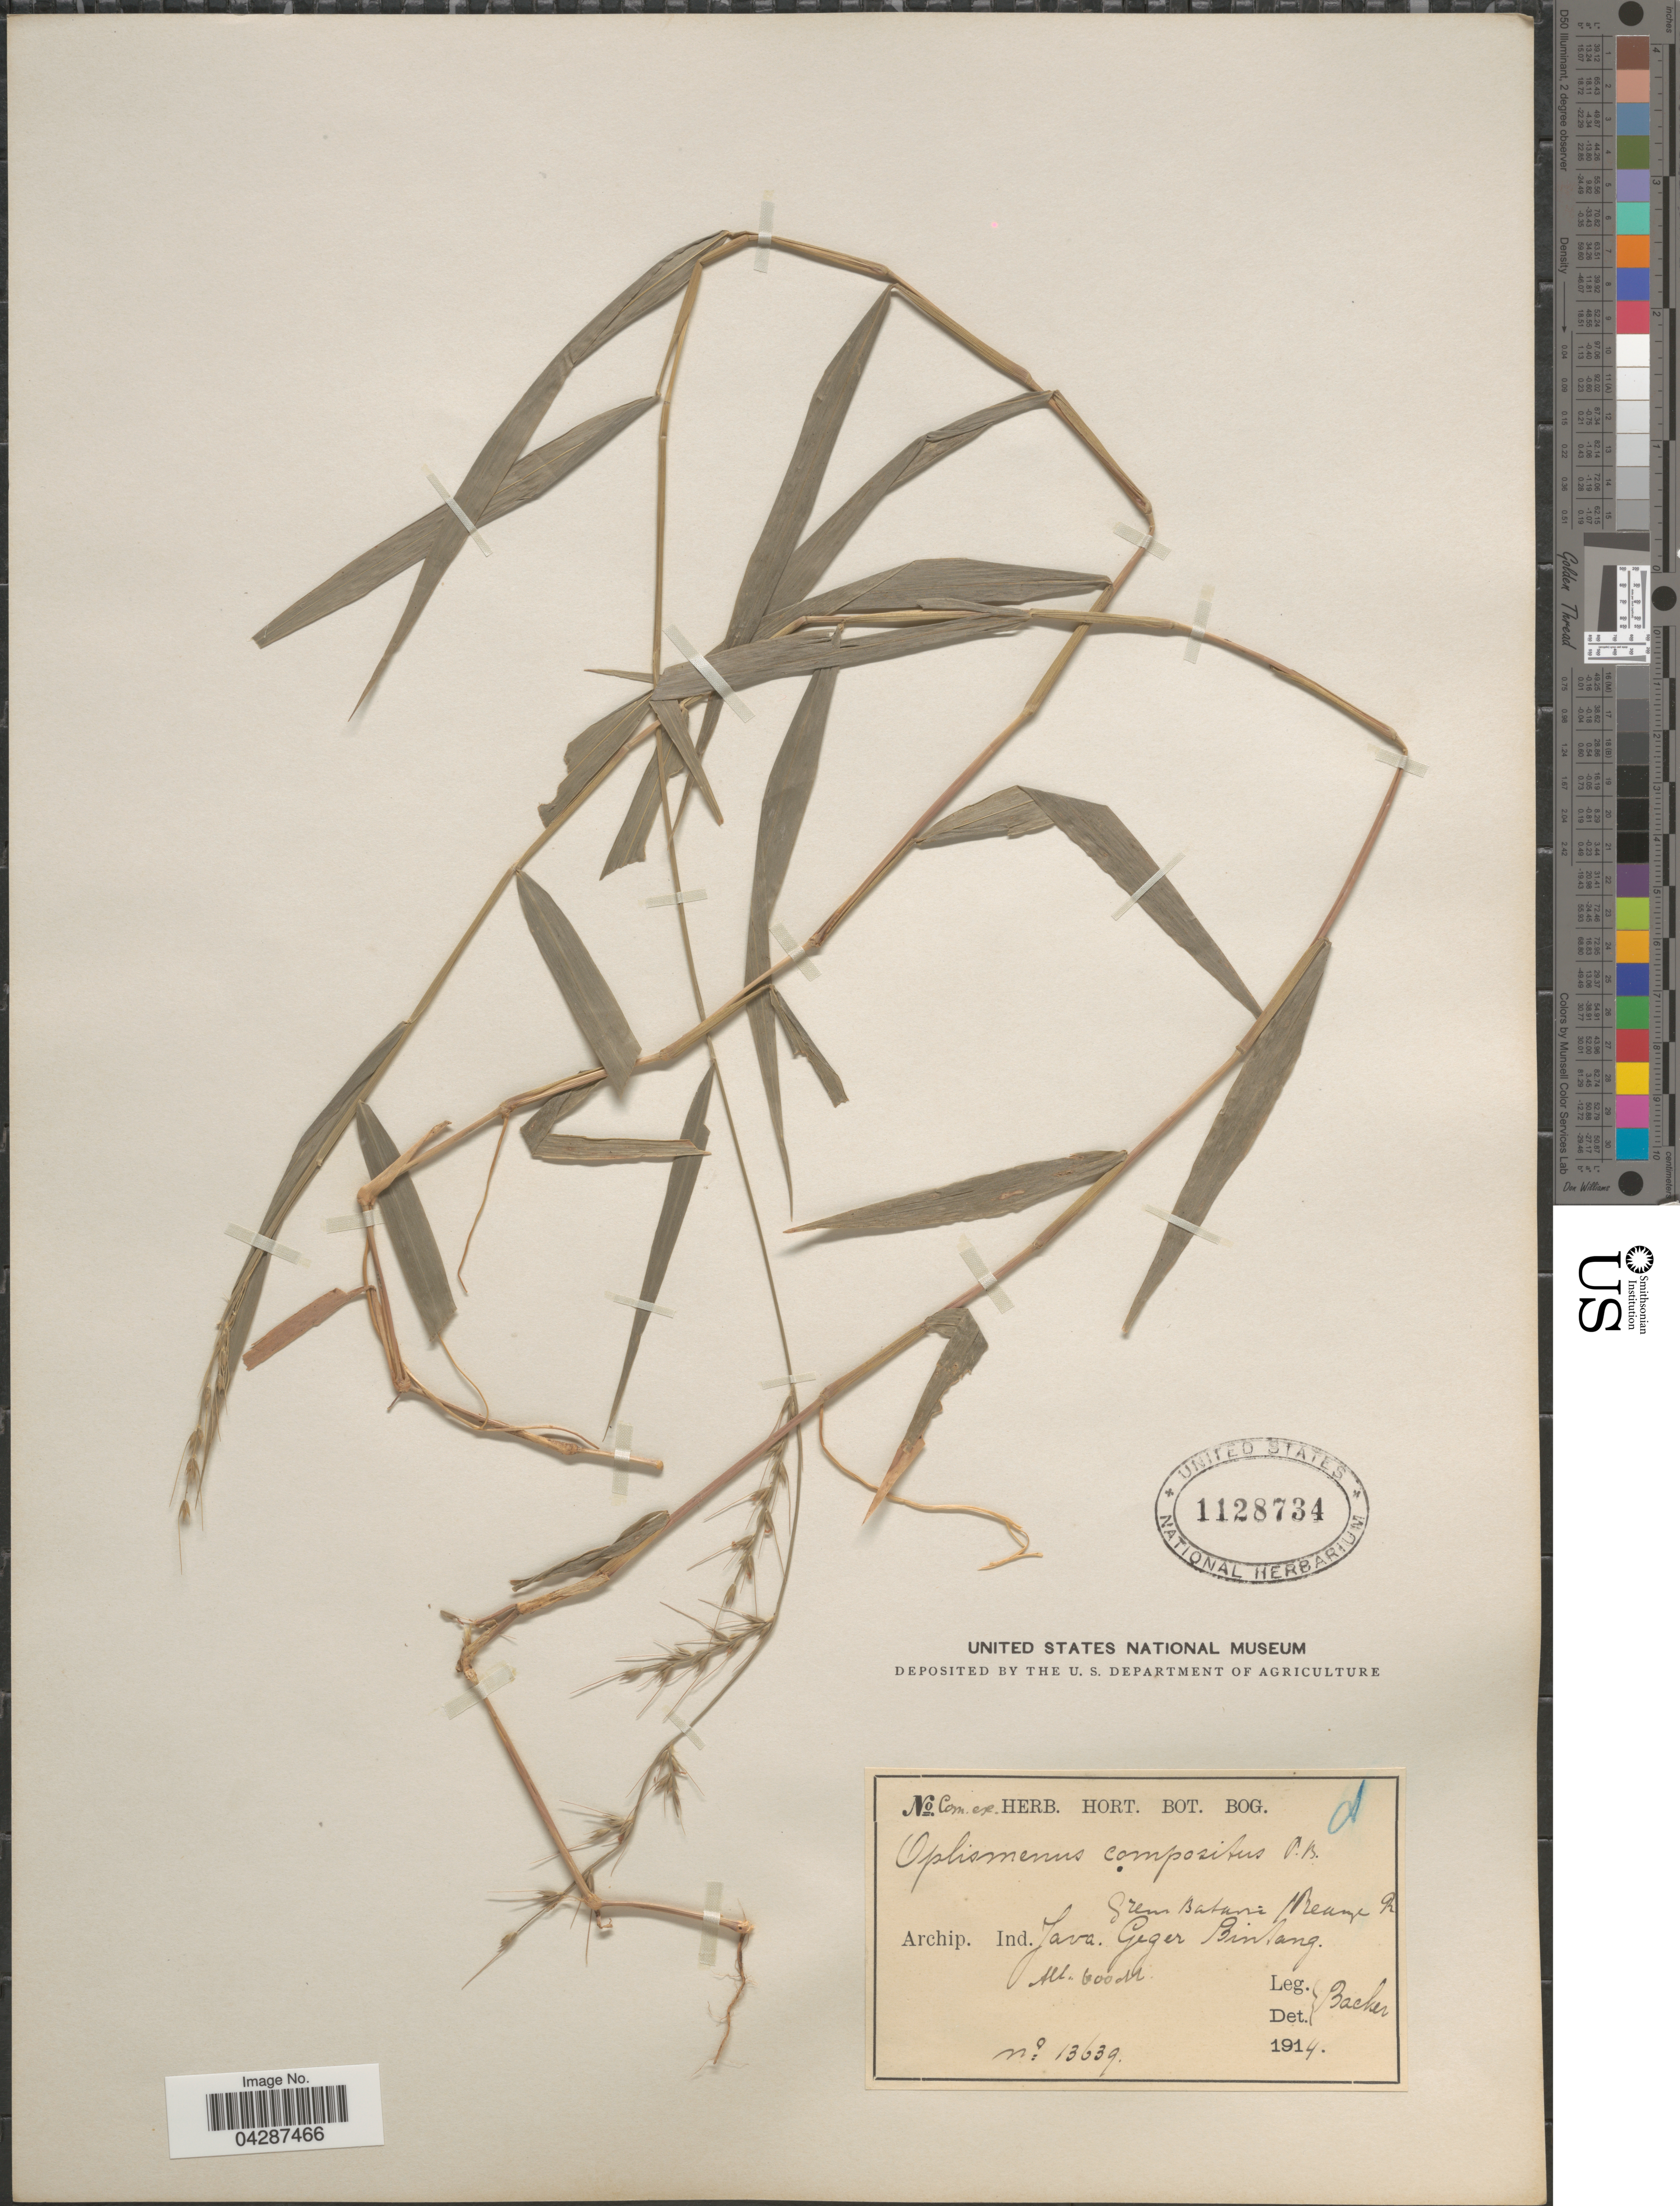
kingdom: Plantae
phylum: Tracheophyta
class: Liliopsida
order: Poales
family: Poaceae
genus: Oplismenus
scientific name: Oplismenus compositus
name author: (L.) P. Beauv.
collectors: Backer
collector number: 13639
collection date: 1914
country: Indonesia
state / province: Java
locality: Archipel. Ind. Geger Bintang. Grens Batana/Beage R.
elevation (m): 600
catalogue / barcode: US 1128734